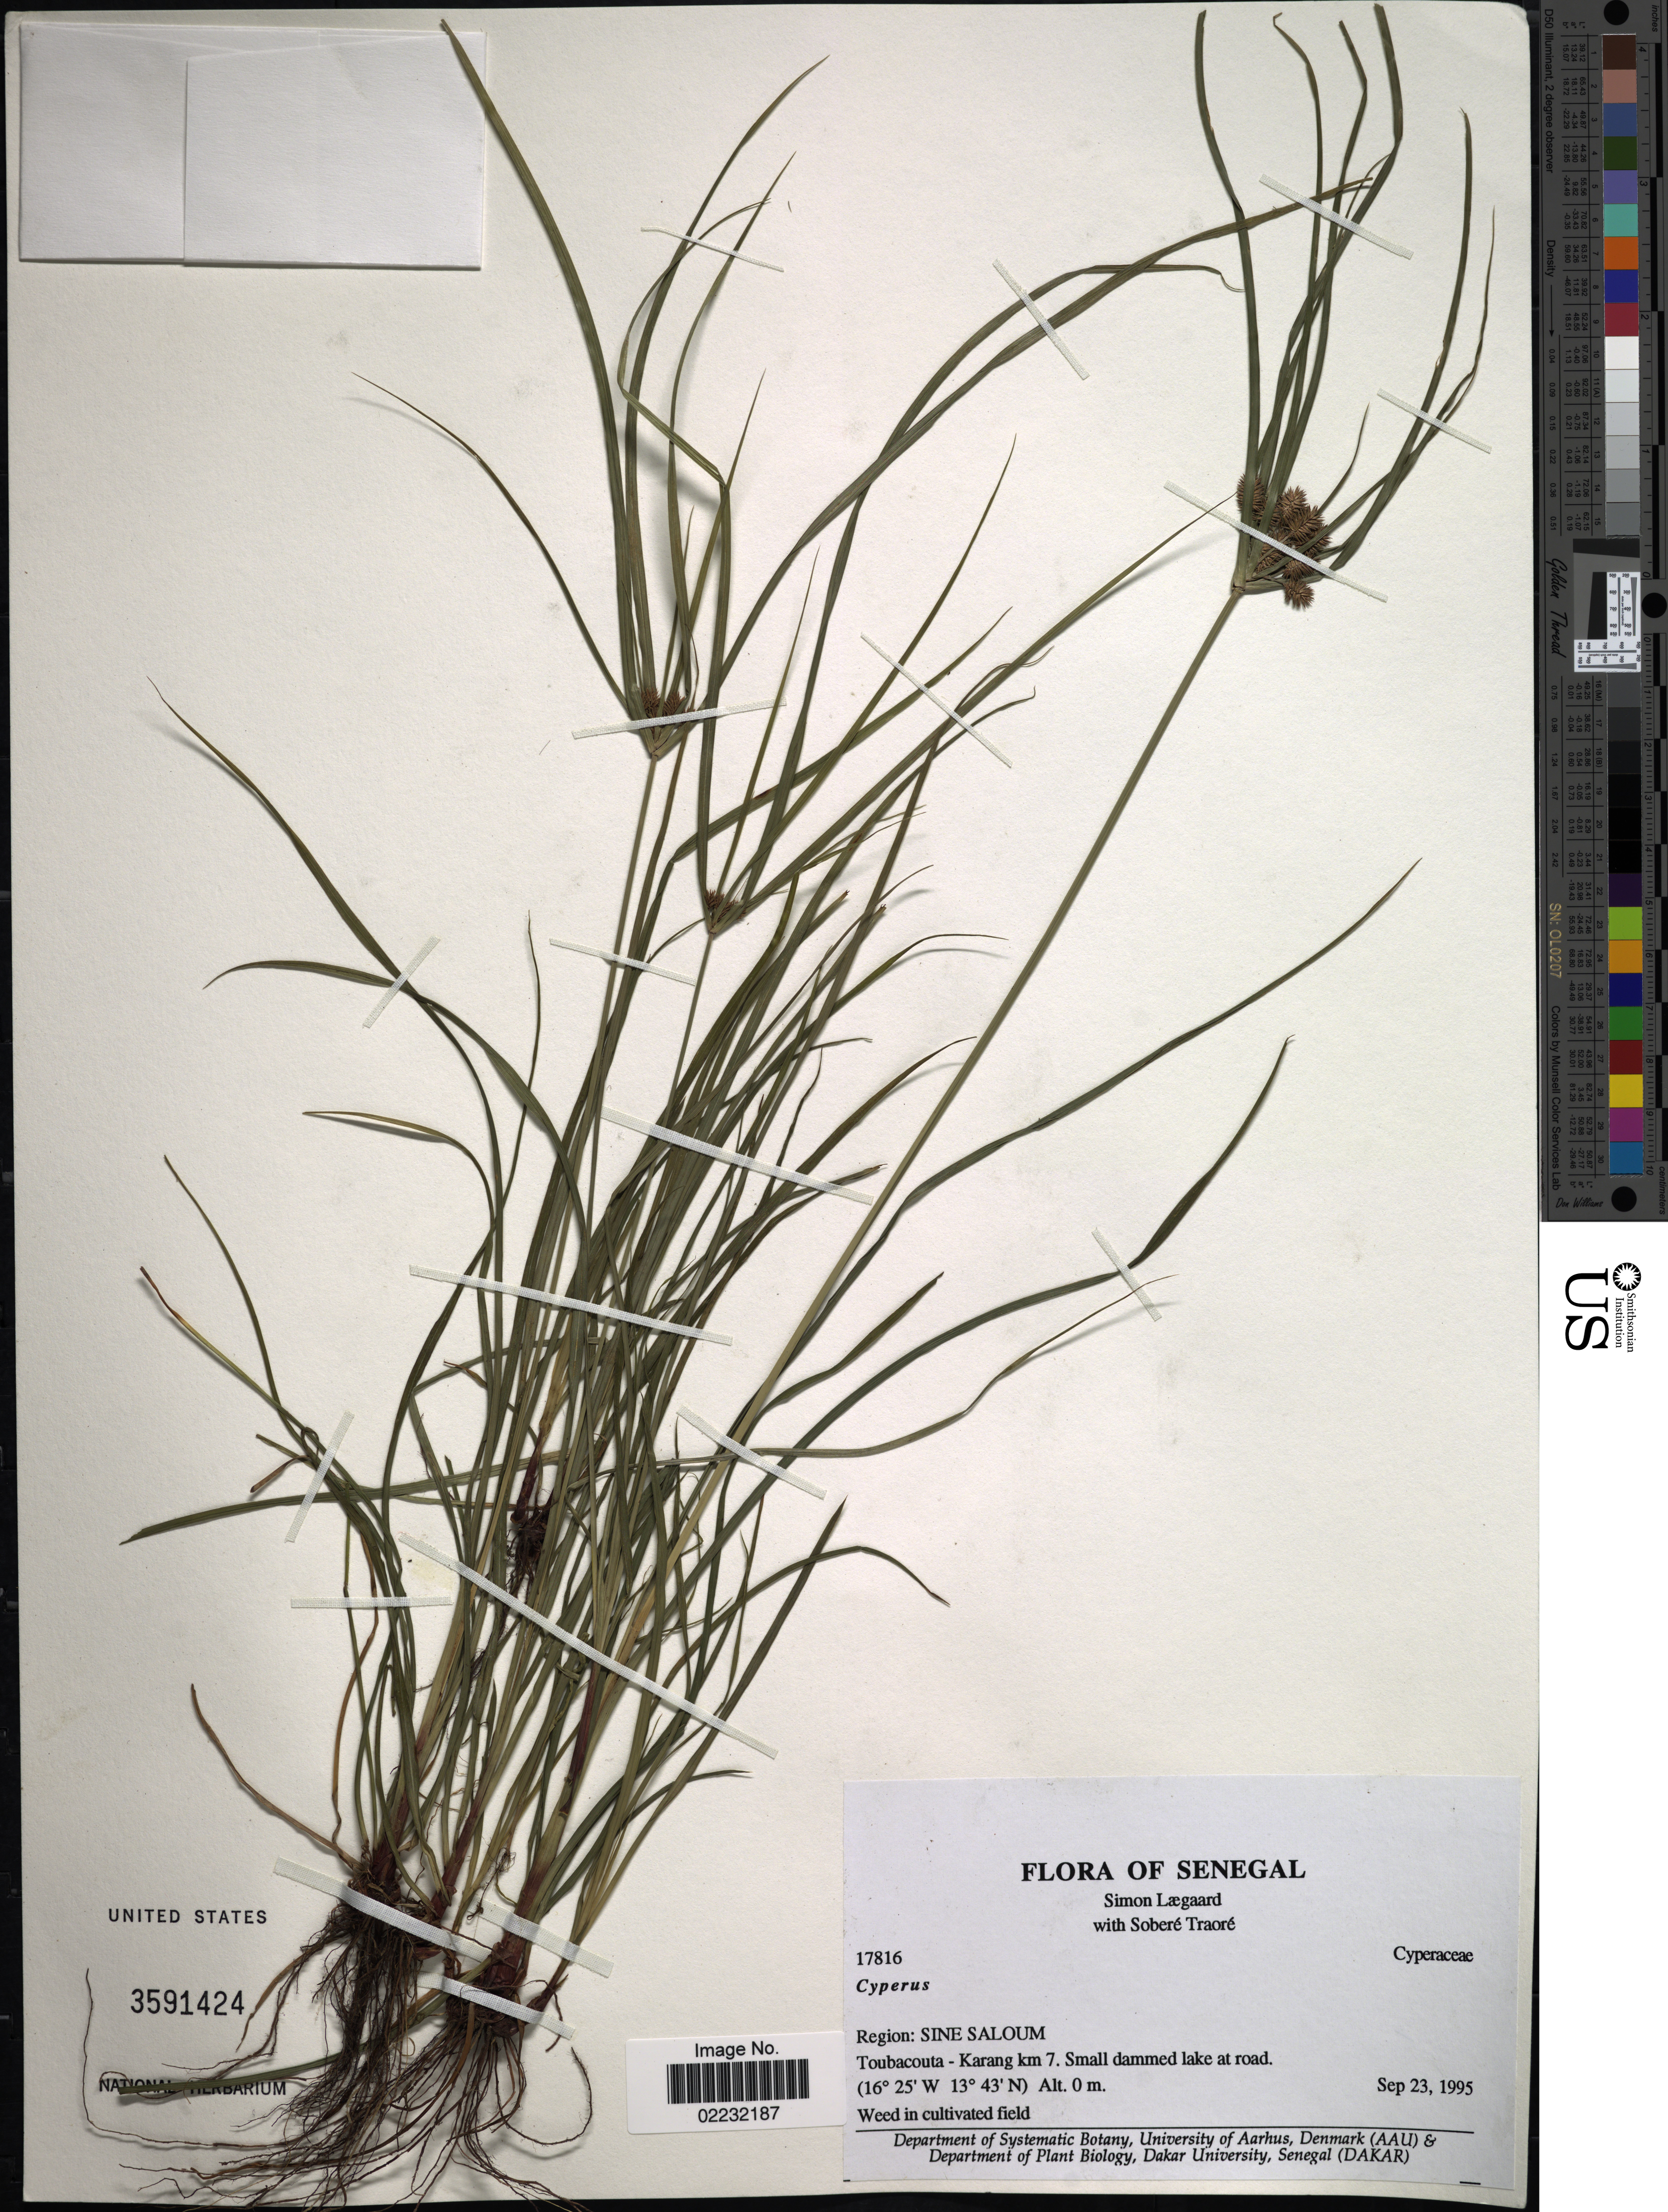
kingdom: Plantae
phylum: Tracheophyta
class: Liliopsida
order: Poales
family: Cyperaceae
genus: Cyperus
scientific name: Cyperus cyperoides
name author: (L.) Kuntze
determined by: Lægaard, S.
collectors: S. Lægaard & S. Traore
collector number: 17816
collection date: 1995-09-23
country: Senegal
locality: Sine Saloum, Toubacouta - Karang km 7, small dammed lake at road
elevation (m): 0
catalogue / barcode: US 3591424